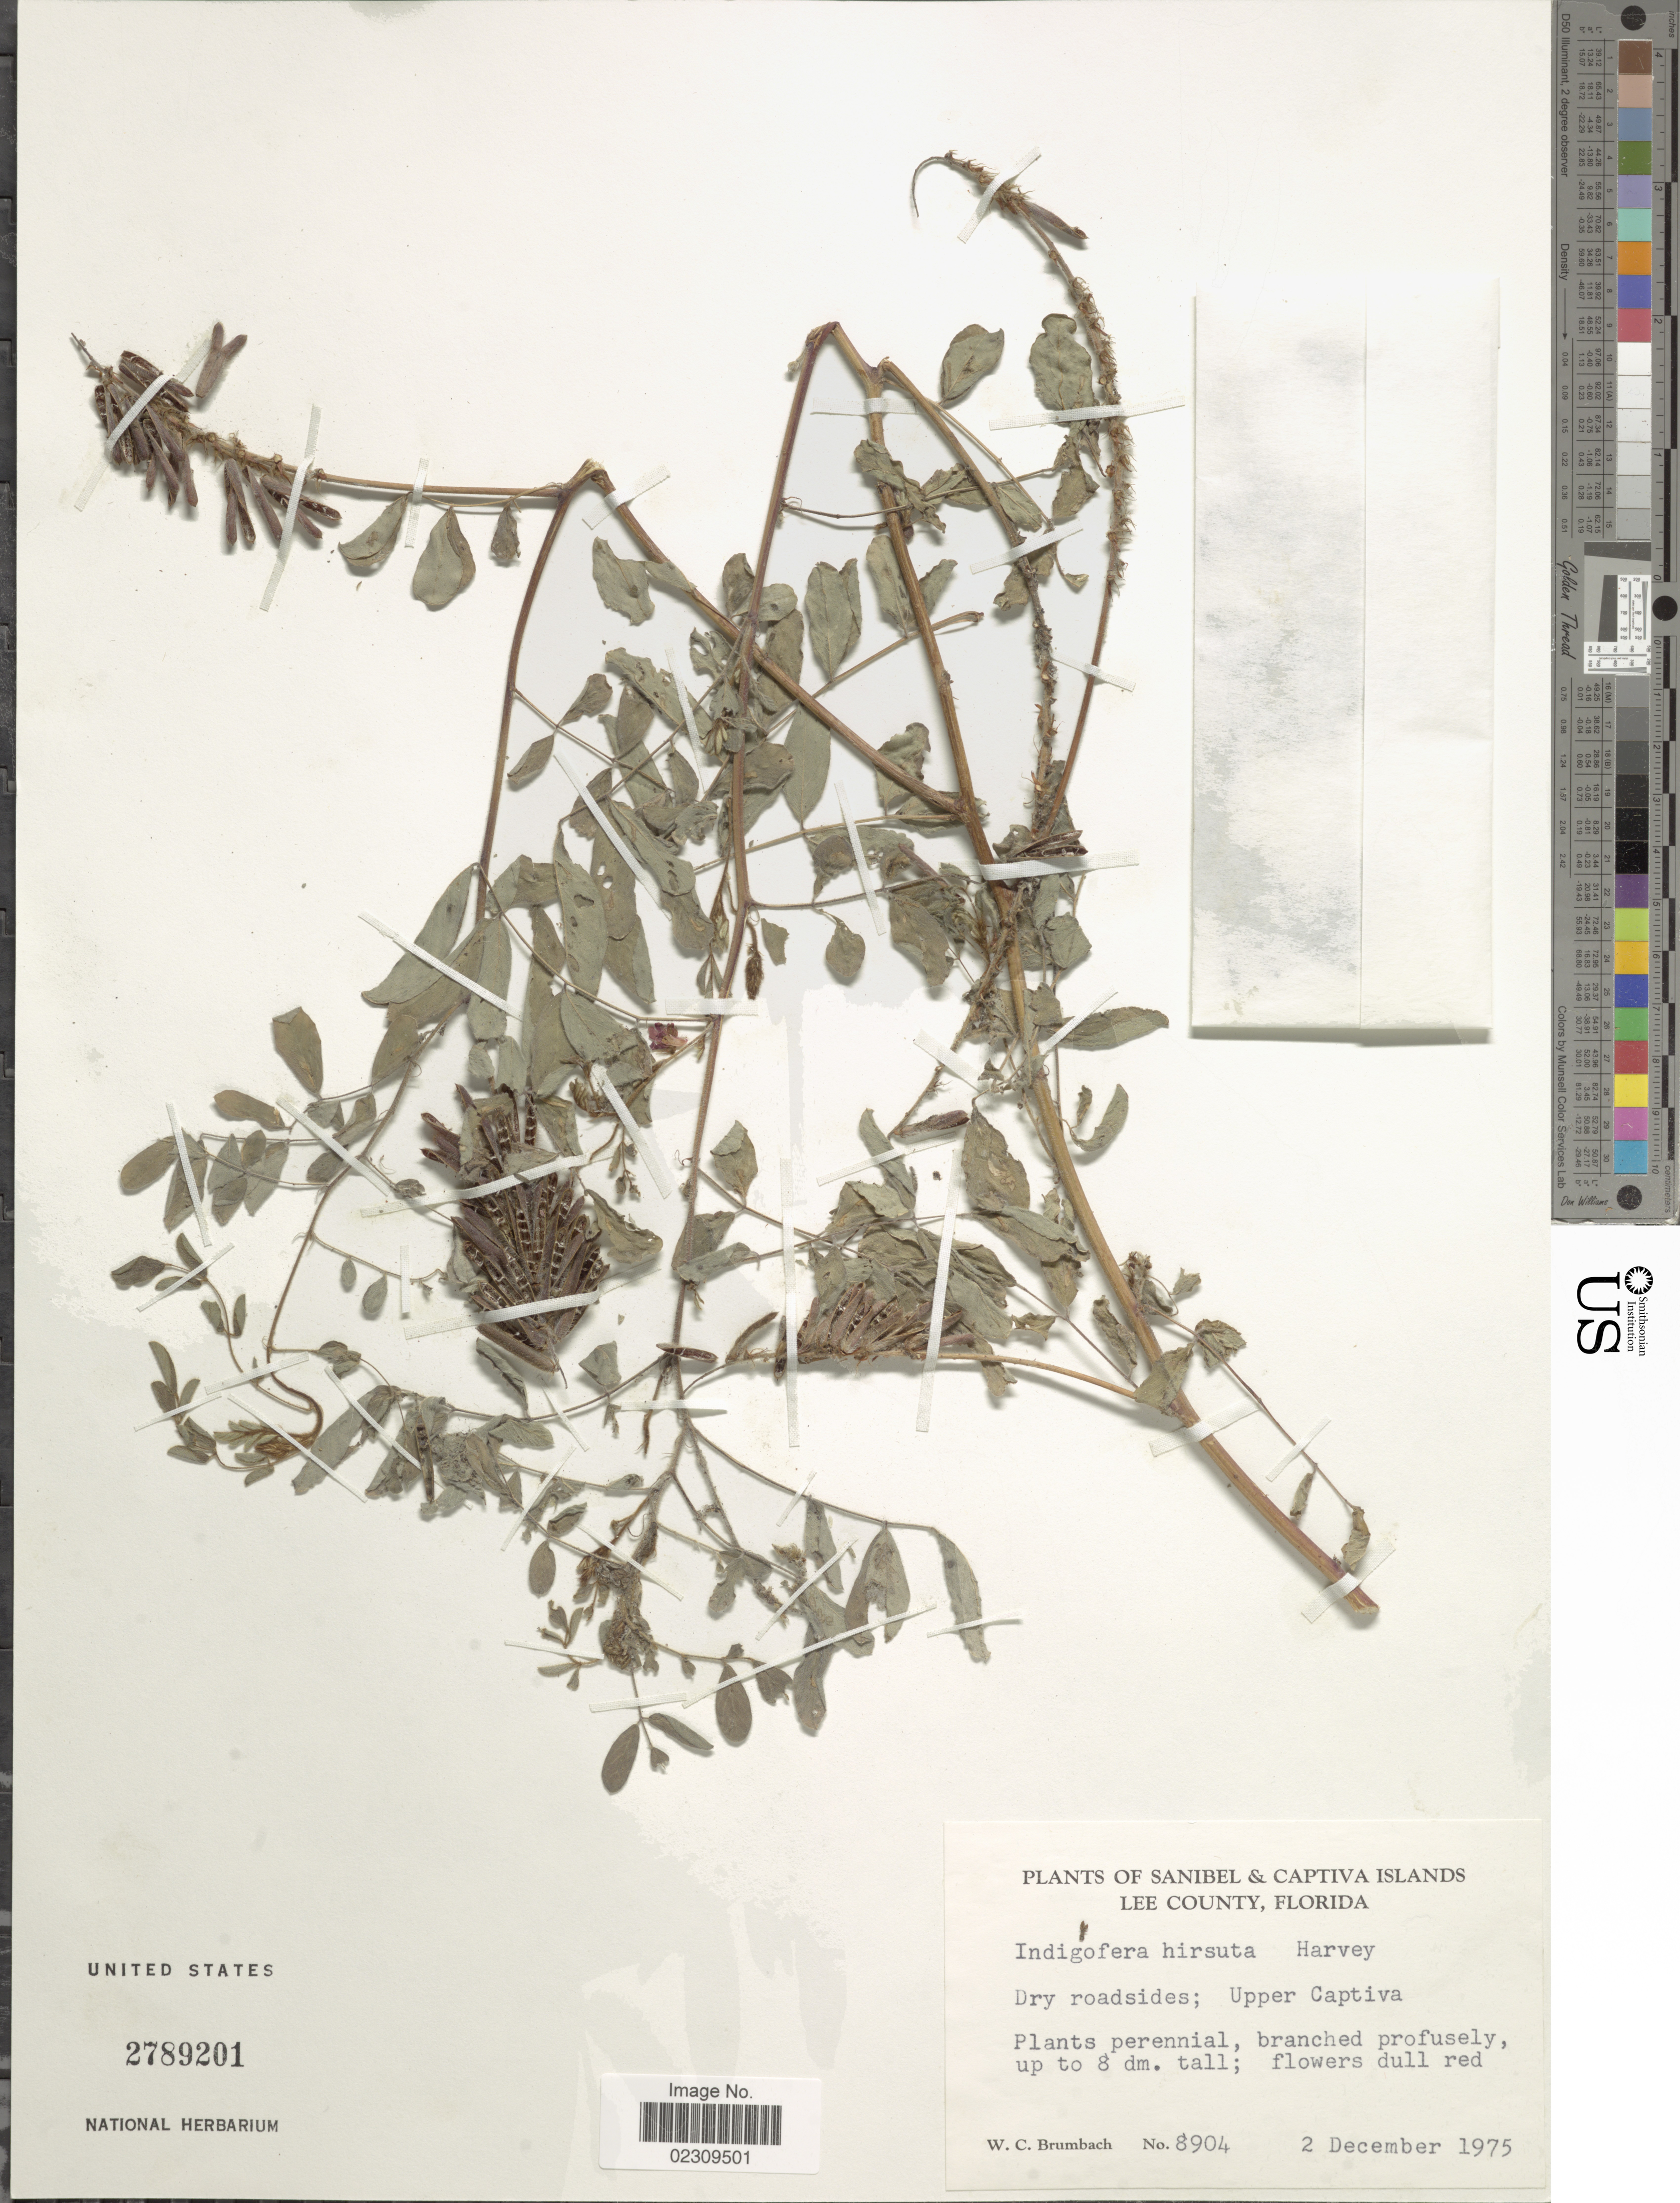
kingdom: Plantae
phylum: Tracheophyta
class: Magnoliopsida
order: Fabales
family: Fabaceae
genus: Indigofera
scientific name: Indigofera hirsuta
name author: L.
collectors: W. C. Brumbach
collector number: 8904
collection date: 1975-12-02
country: United States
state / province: Florida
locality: Sanibel & Captiva Islands, Lee County, Upper Captiva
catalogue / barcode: US 2789201